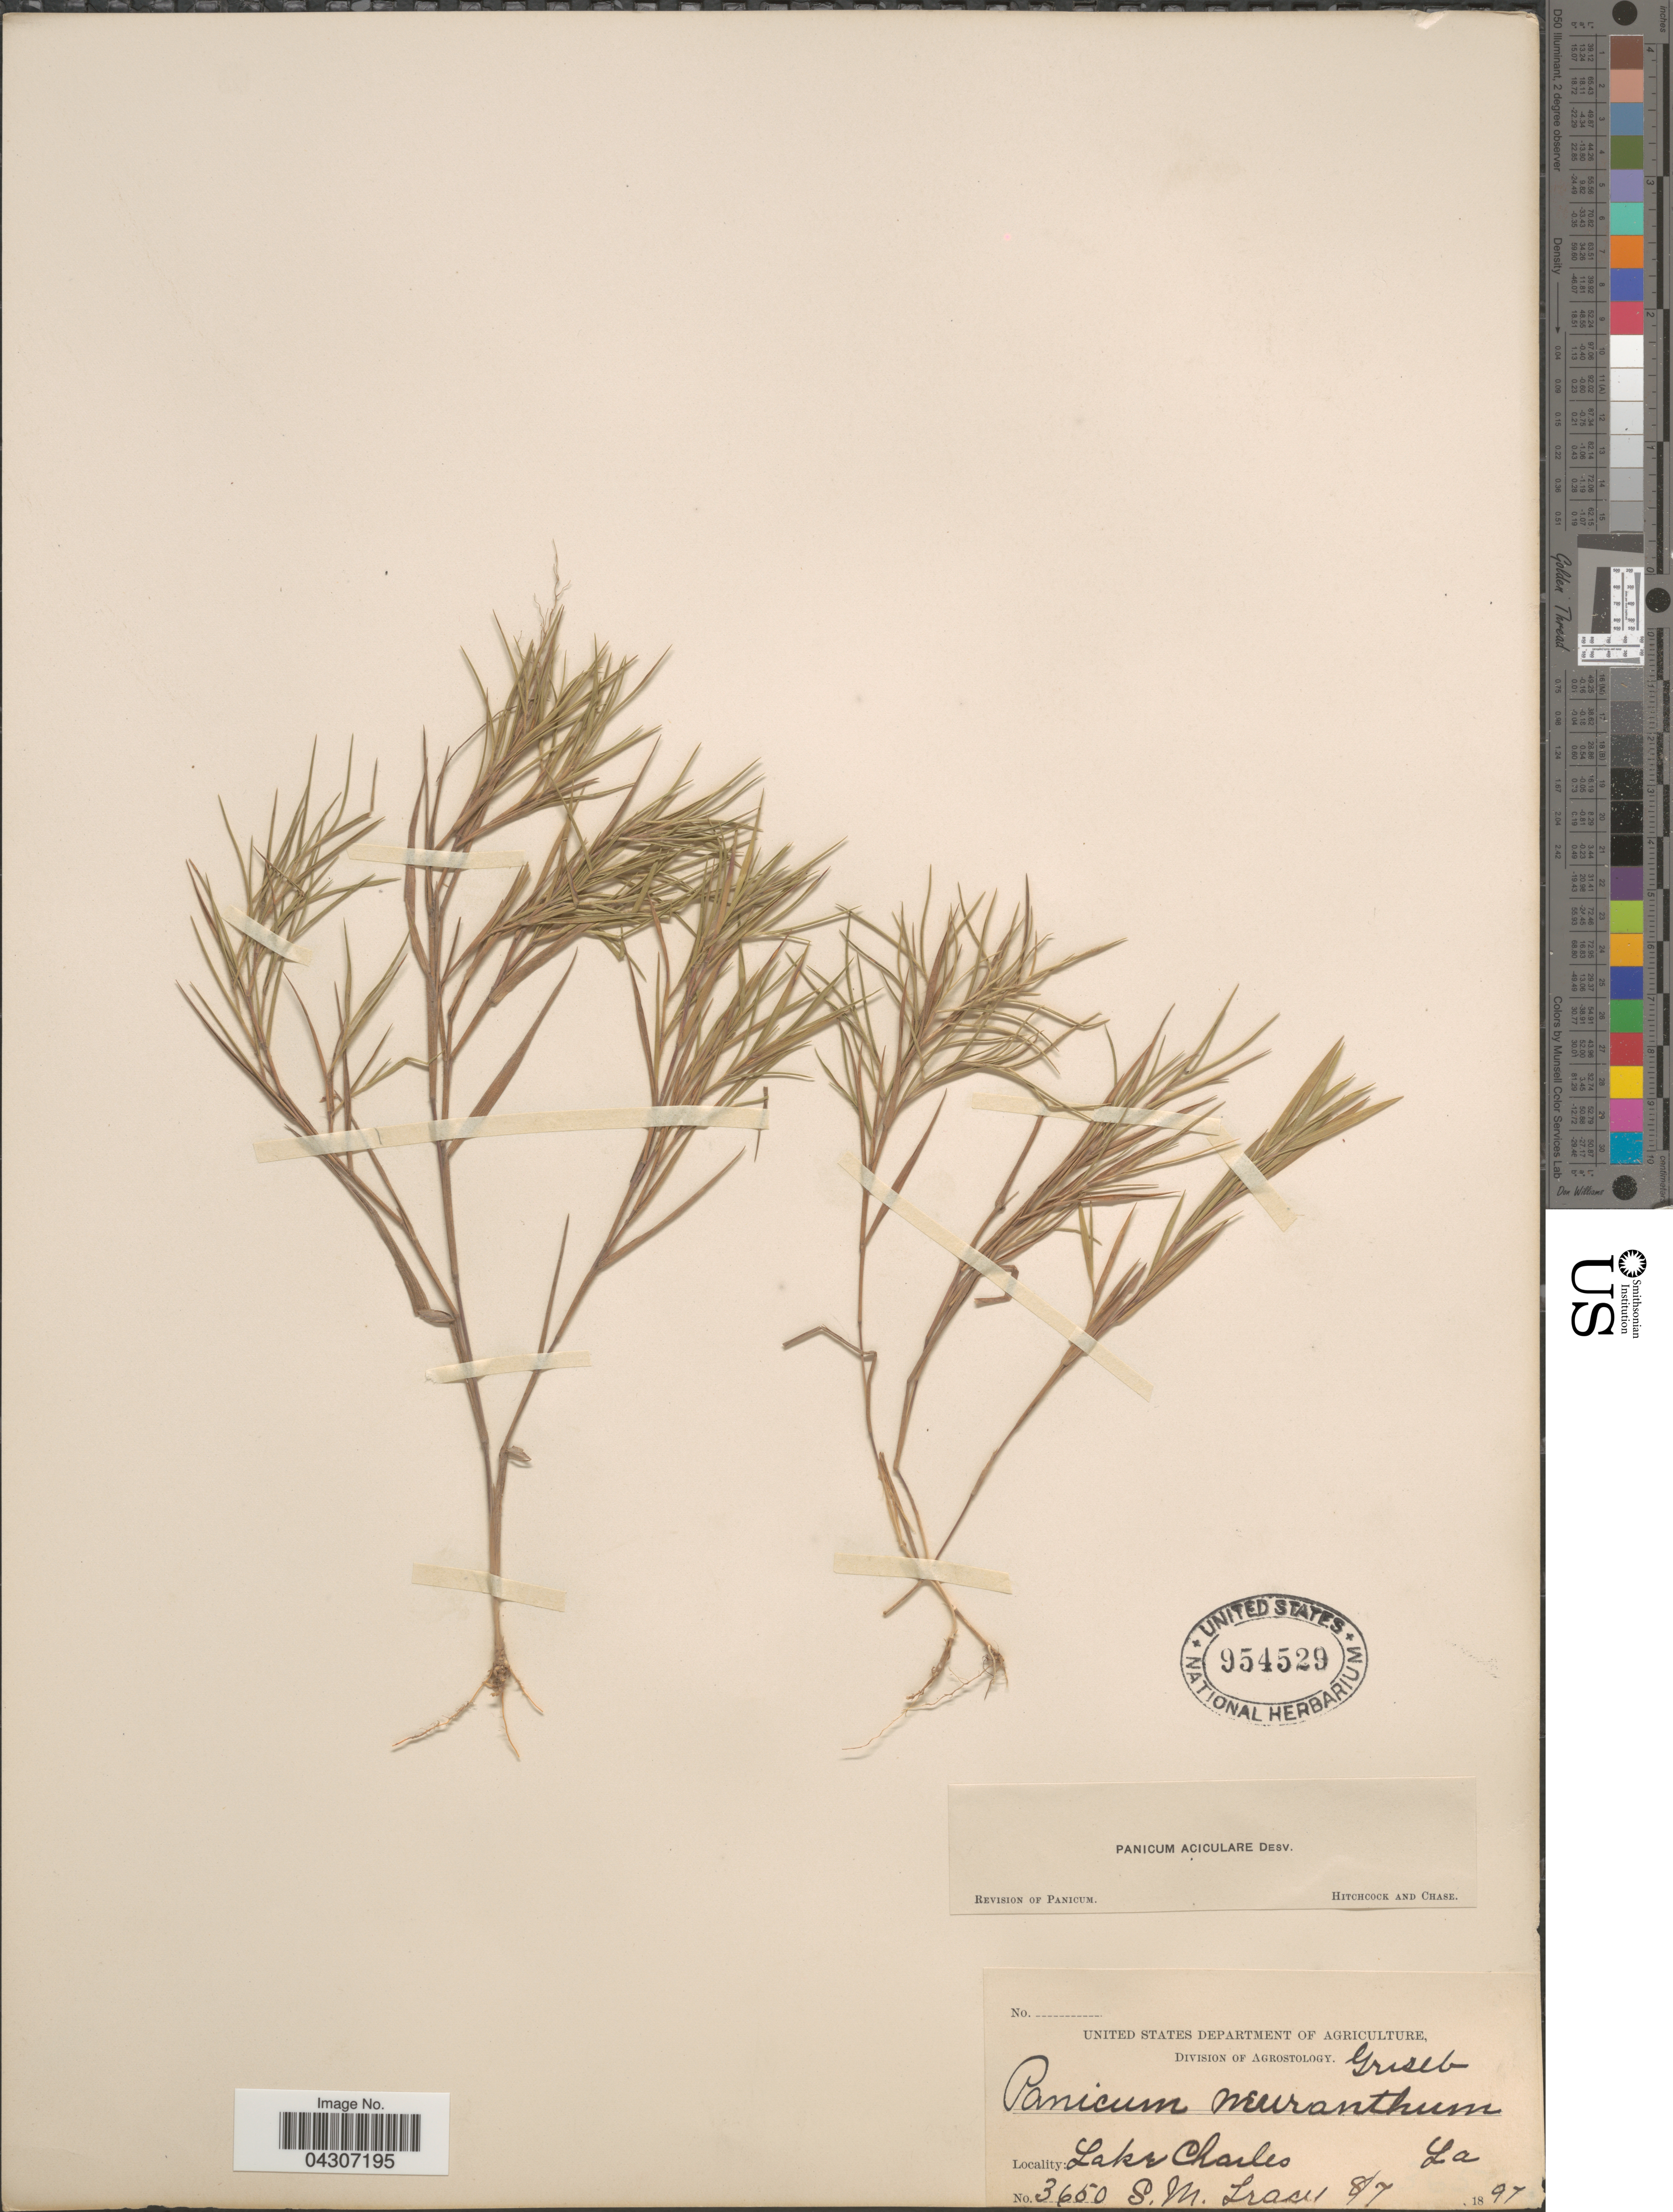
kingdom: Plantae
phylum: Tracheophyta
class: Liliopsida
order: Poales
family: Poaceae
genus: Dichanthelium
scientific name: Dichanthelium aciculare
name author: (Desv. ex Poir.) Gould & C.A. Clark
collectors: S. M. Tracy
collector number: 3650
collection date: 1897-08-07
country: United States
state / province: Louisiana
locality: Lake Charles.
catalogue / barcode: US 954529